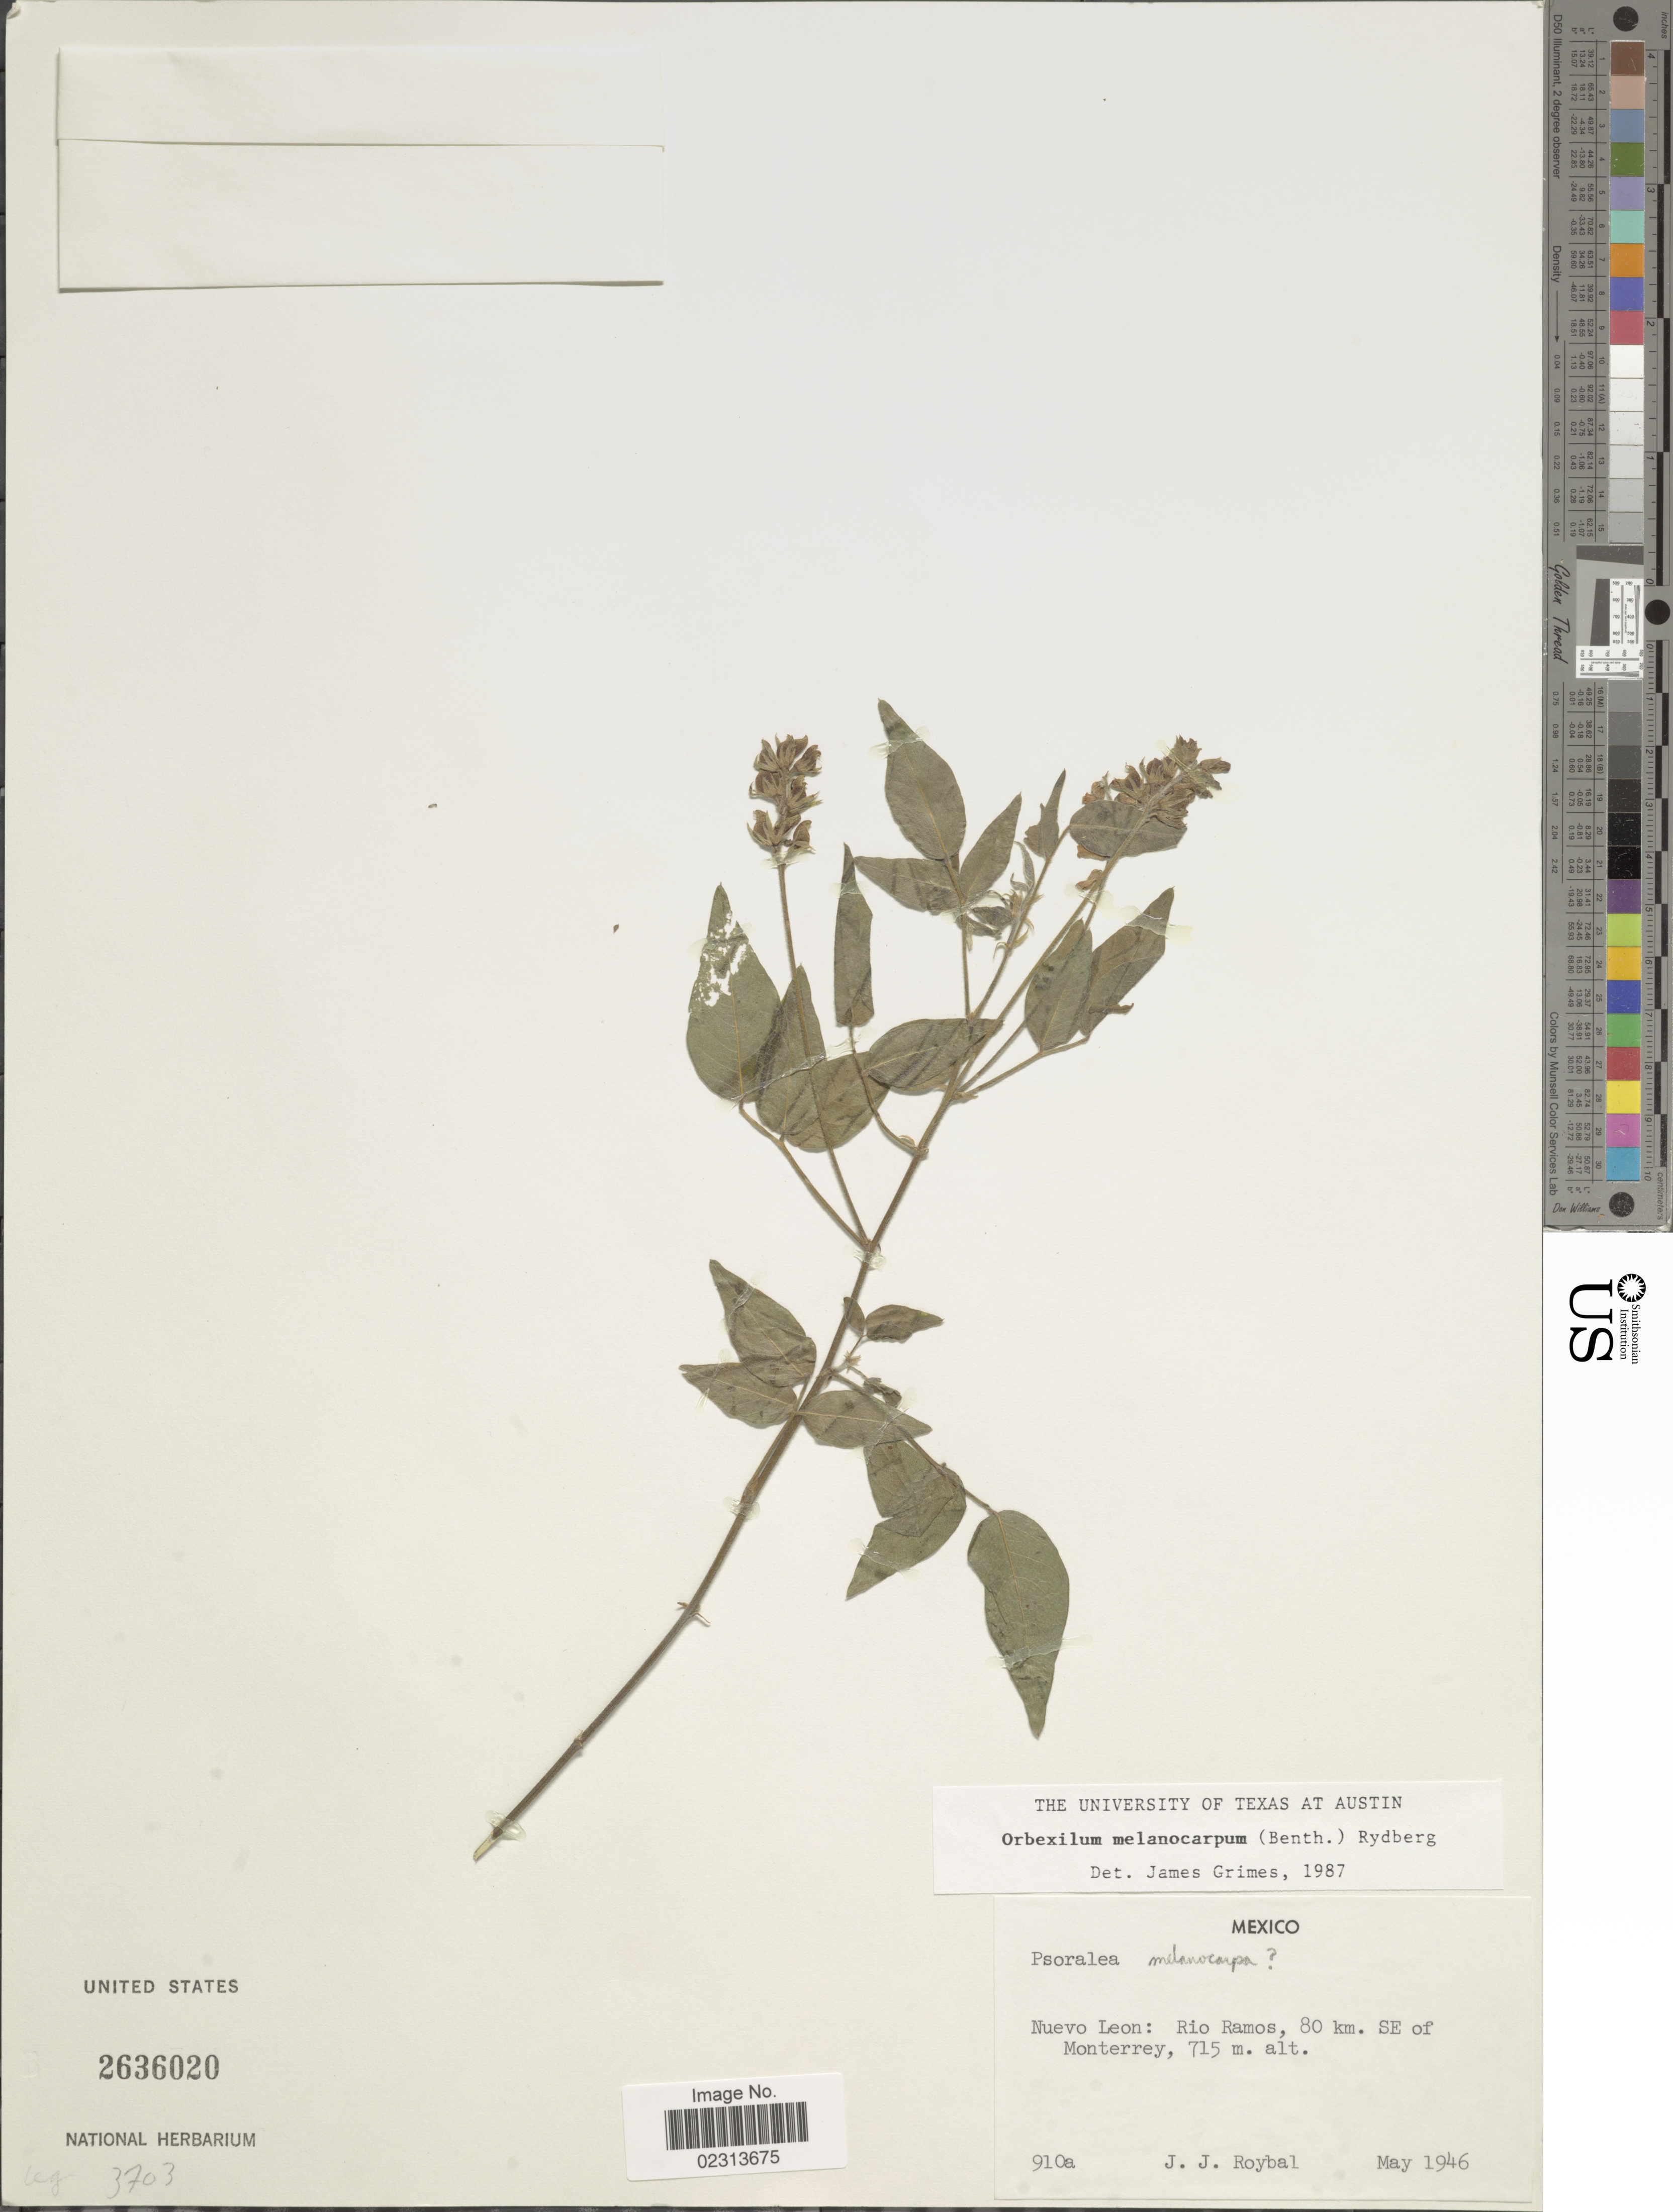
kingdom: Plantae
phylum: Tracheophyta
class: Magnoliopsida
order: Fabales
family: Fabaceae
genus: Orbexilum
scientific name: Orbexilum melanocarpum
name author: (Benth. ex Hemsl.) Rydb.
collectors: J. J. Roybal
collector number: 910a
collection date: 1946-05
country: Mexico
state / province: Nuevo León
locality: Rio Ramos, 80 km. SE of Monterrey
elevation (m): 715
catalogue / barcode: US 2636020